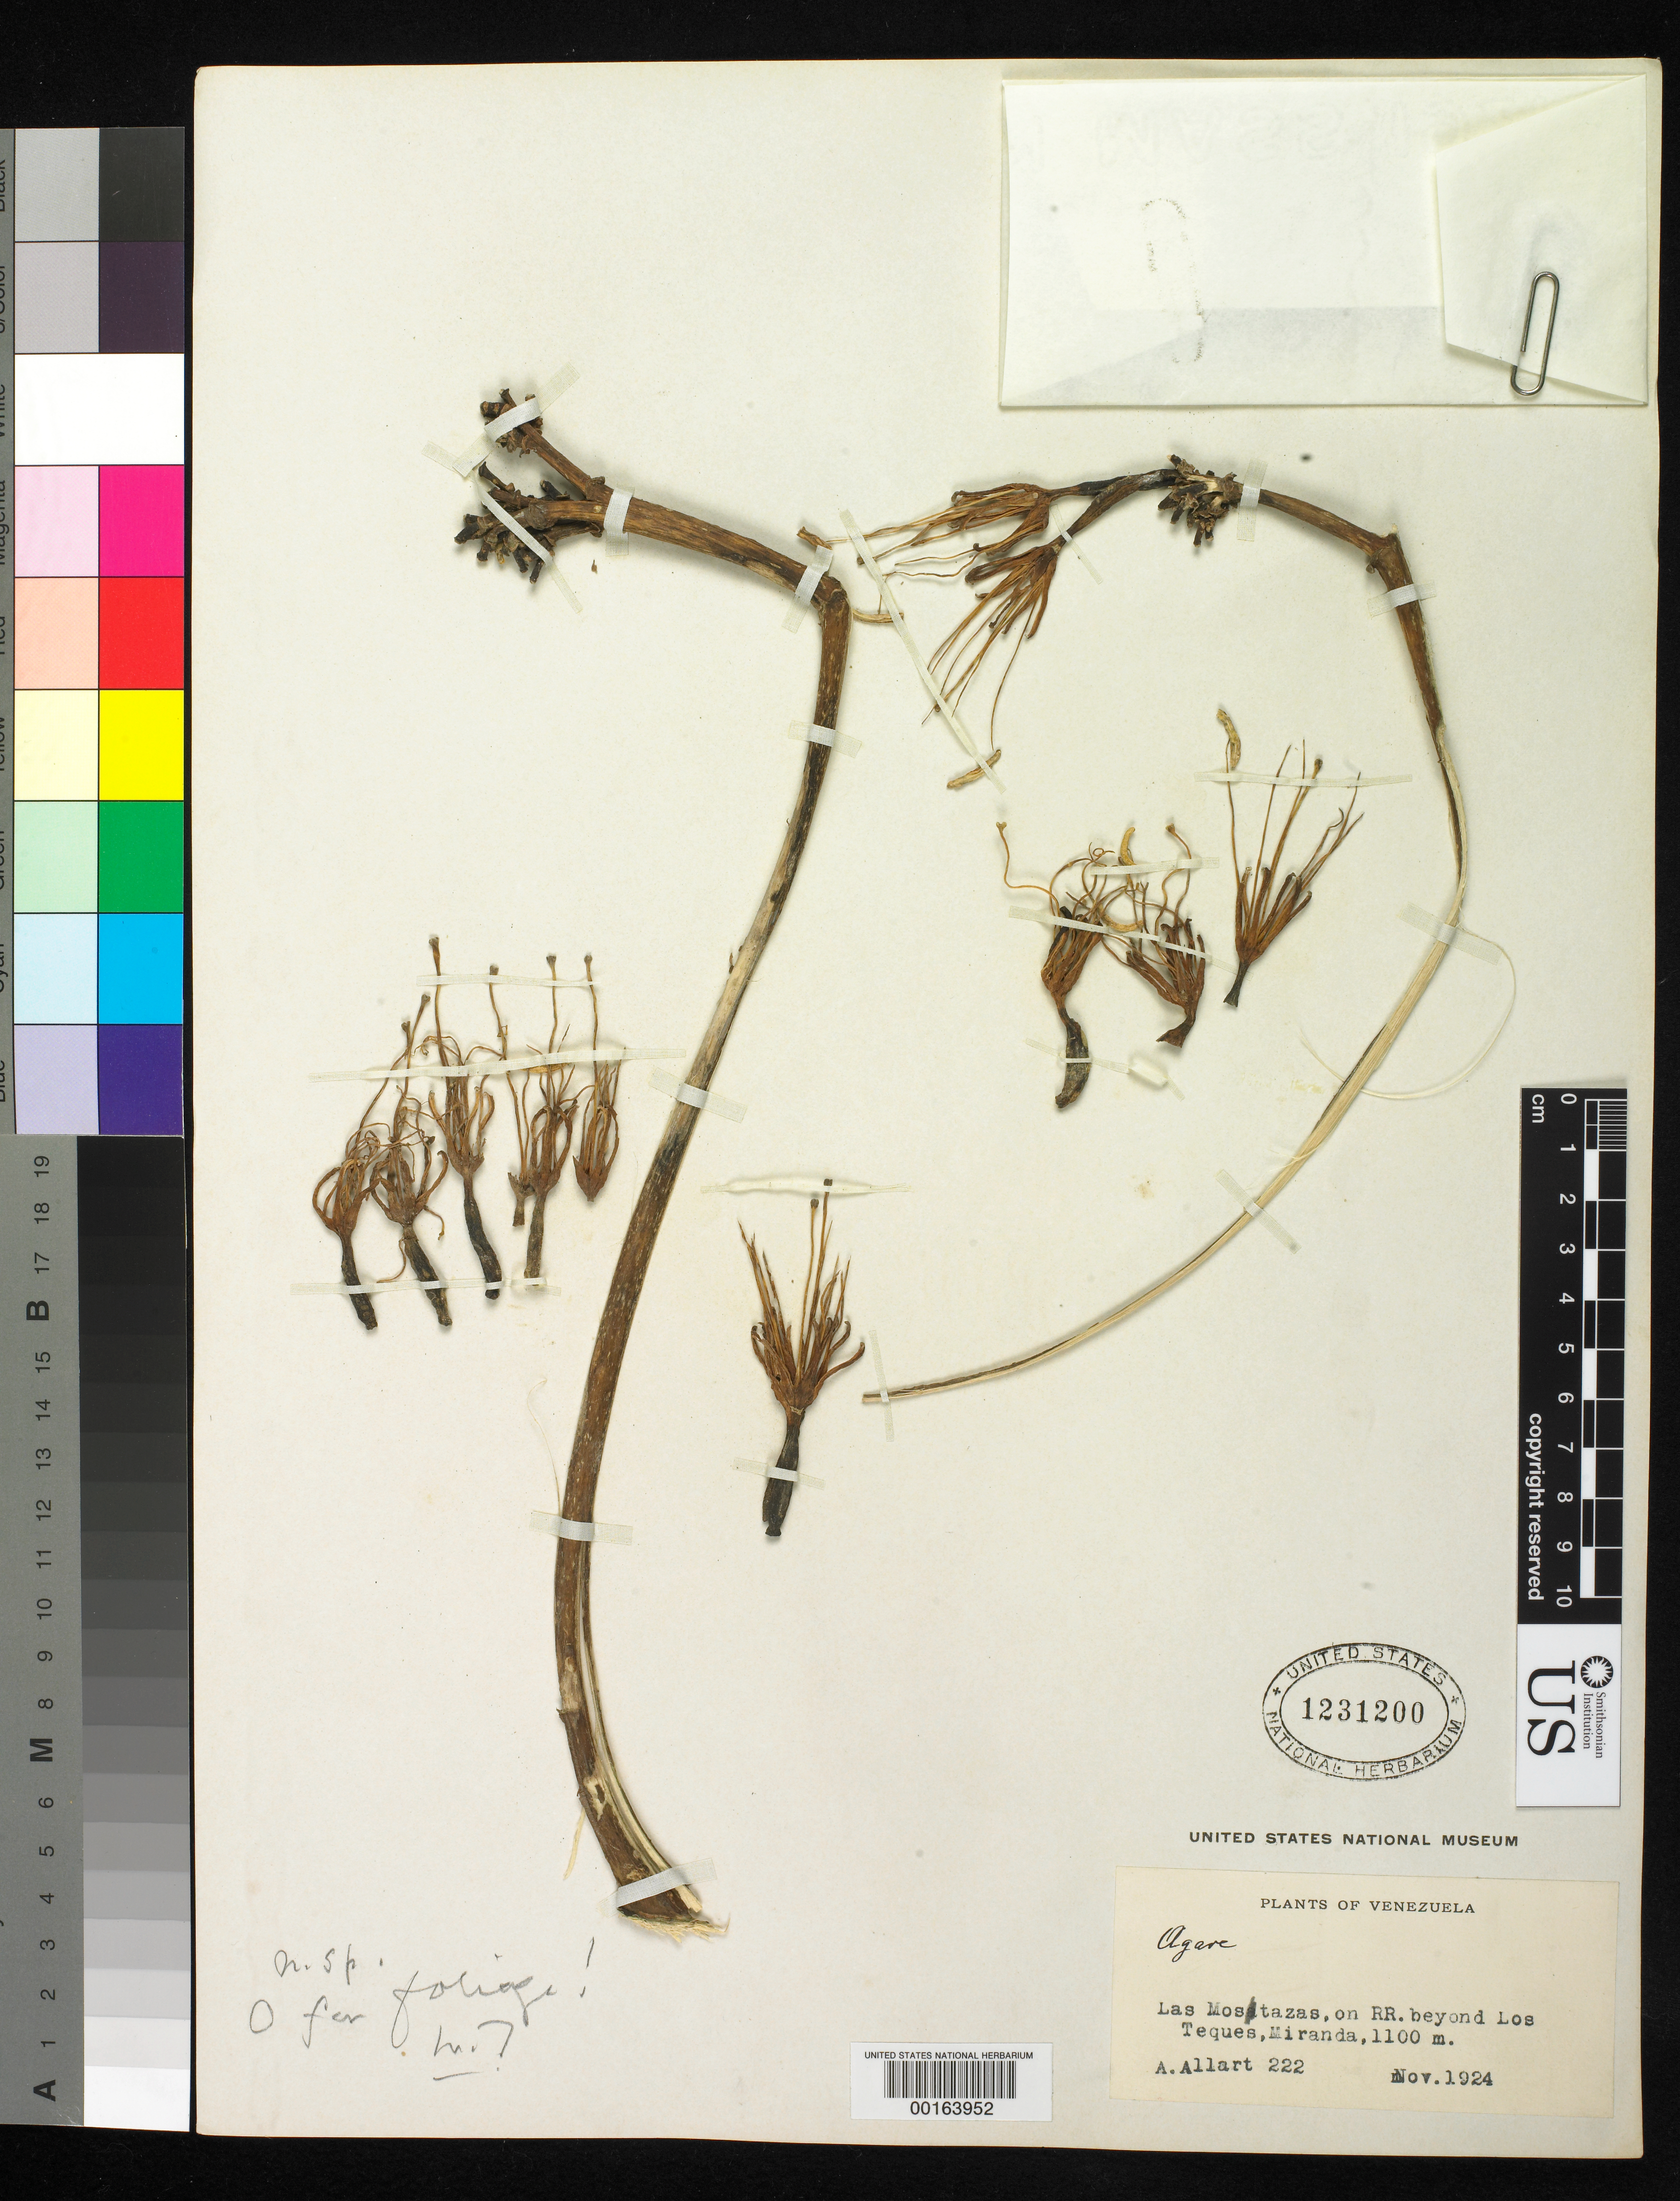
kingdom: Plantae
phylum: Tracheophyta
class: Liliopsida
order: Asparagales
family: Asparagaceae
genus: Agave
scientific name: Agave evadens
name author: Trel.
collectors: A. Allart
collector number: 222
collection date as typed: Nov 1924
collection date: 1924-11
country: Venezuela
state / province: Miranda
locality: Las mostazas, on rr beyond los teques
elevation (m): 1100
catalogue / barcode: US 1231200